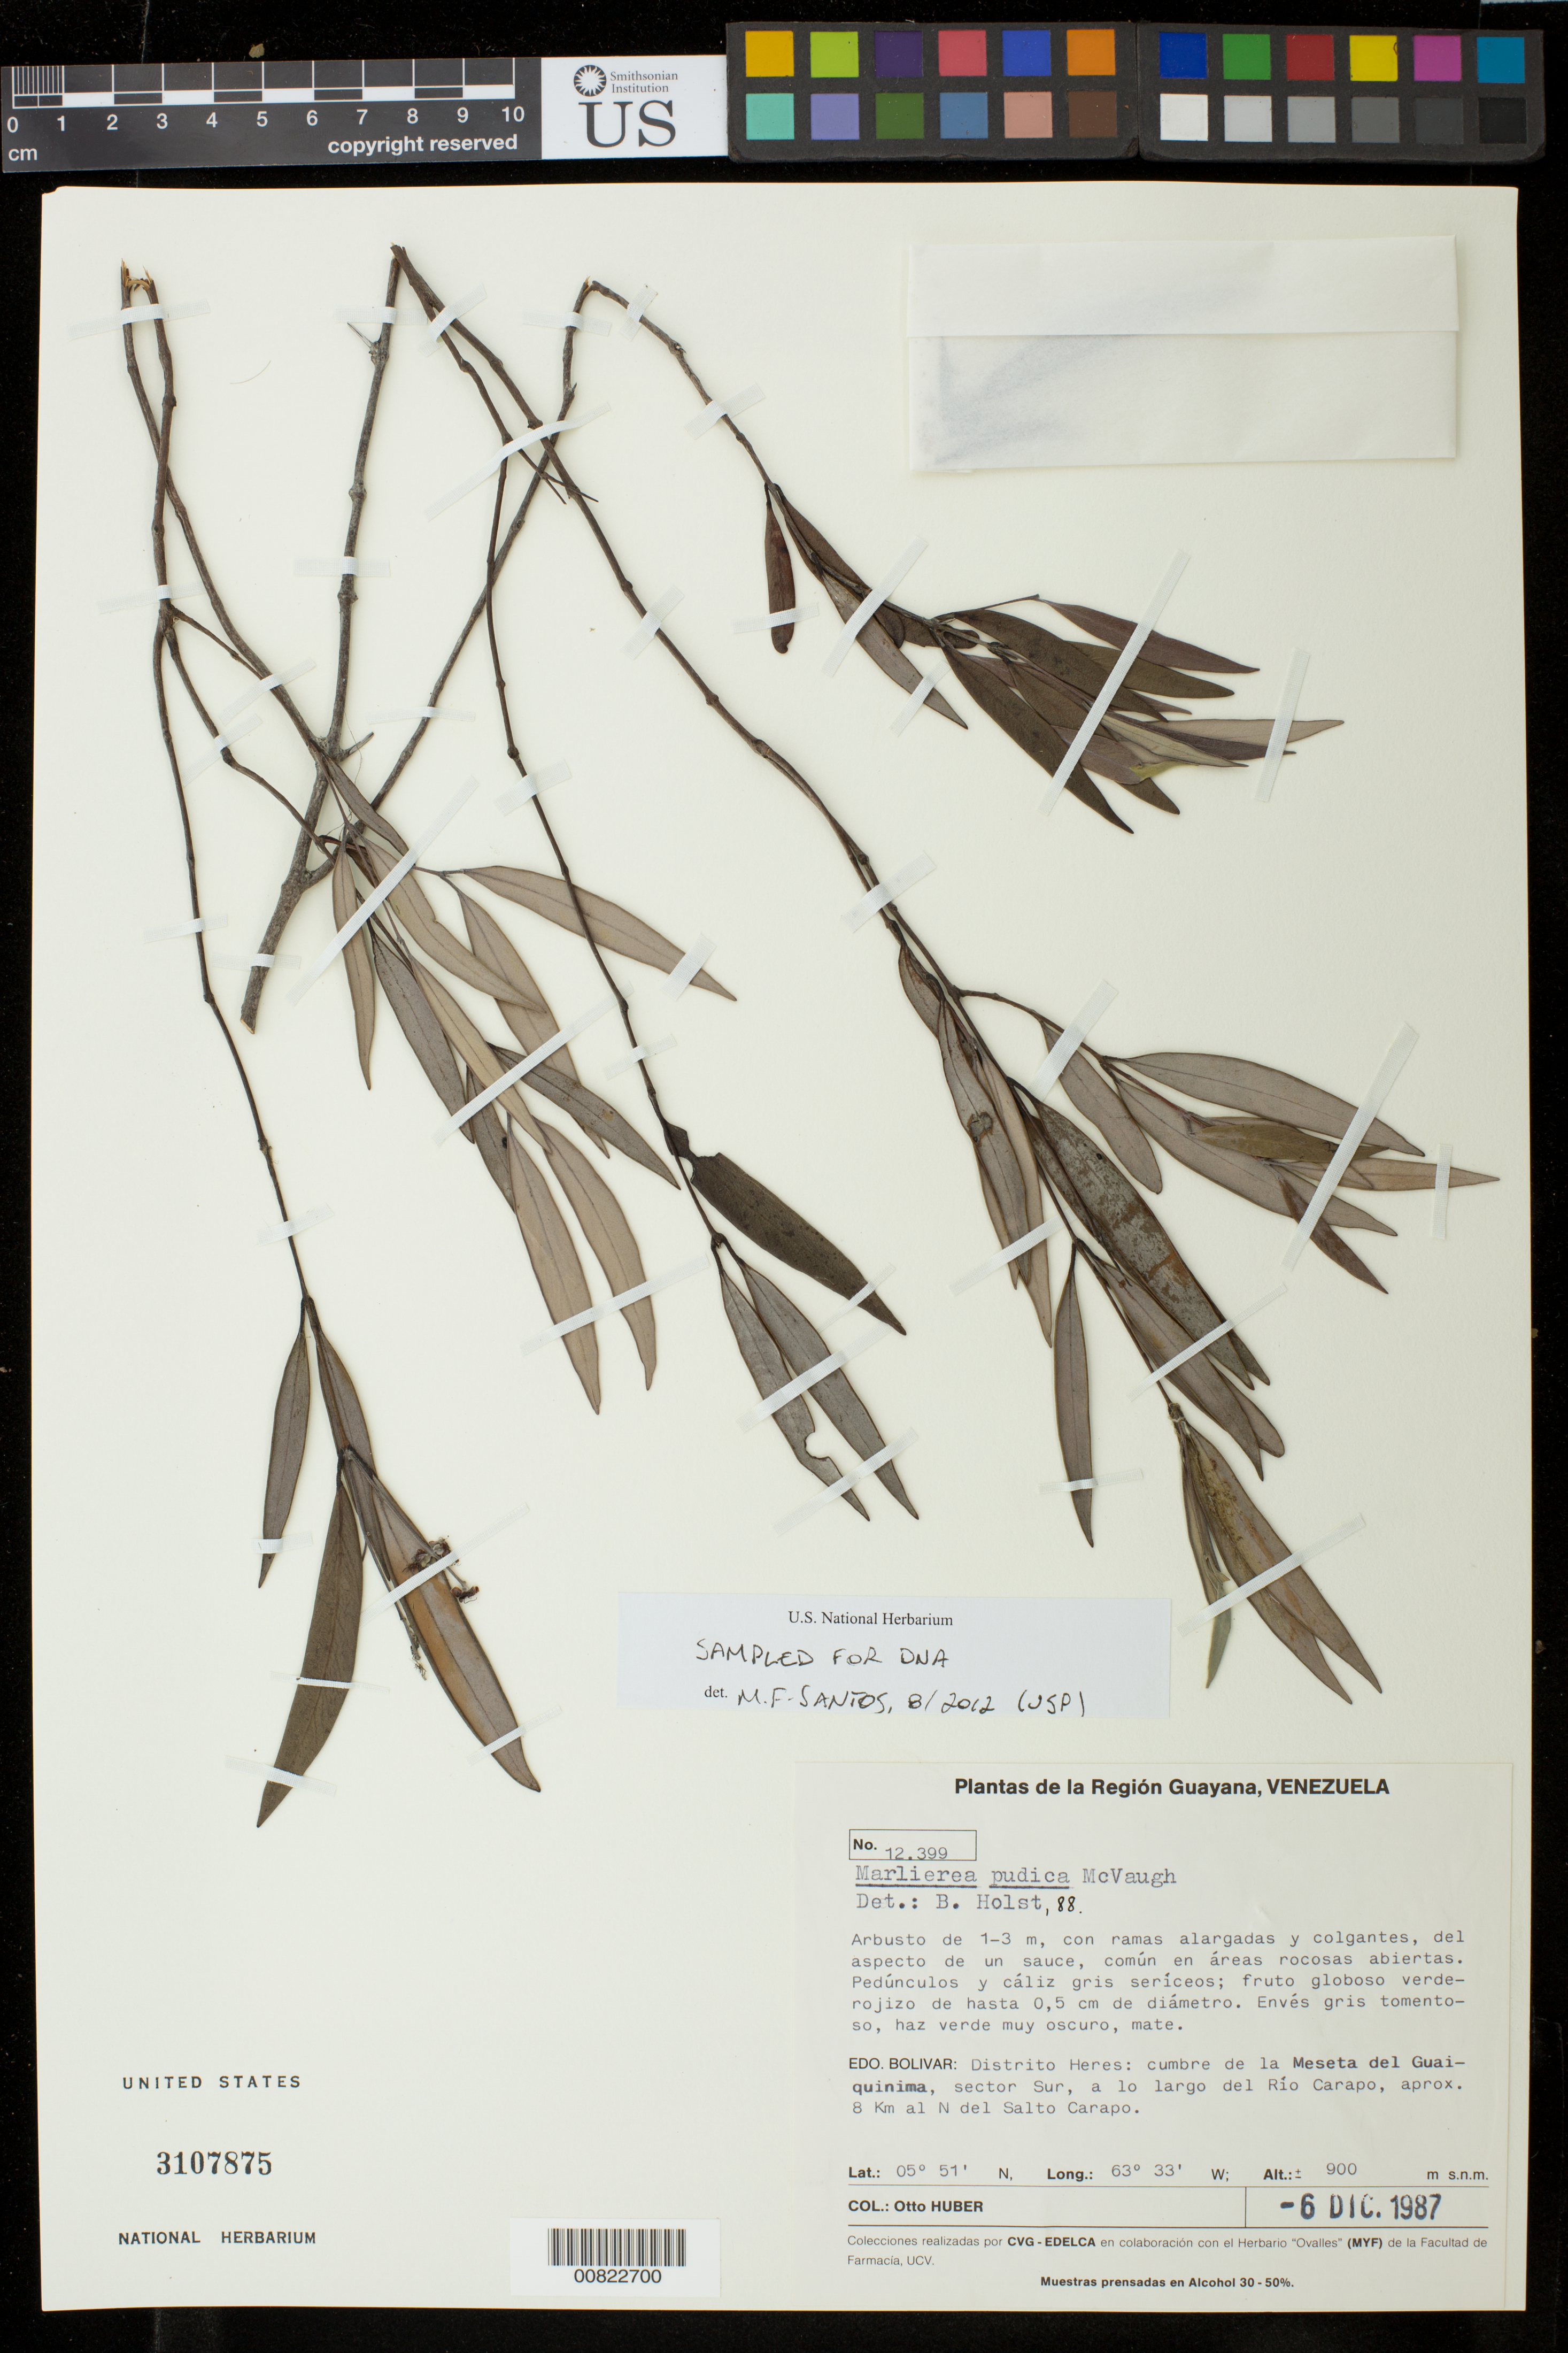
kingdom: Plantae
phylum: Tracheophyta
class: Magnoliopsida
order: Myrtales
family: Myrtaceae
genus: Myrcia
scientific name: Myrcia pudica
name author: (McVaugh) E. Lucas & C.E. Wilson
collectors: O. Huber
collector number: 12399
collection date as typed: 6-Dec-87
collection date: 1987-12-06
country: Venezuela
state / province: Bolívar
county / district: Heres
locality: Meseta del Gauiquinima, cumbre, sector Sur, a lo largo del Río Carapo, aprox 8 km al N del Salto Carapo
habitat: Rocosas abiertas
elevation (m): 900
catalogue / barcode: US 3107875